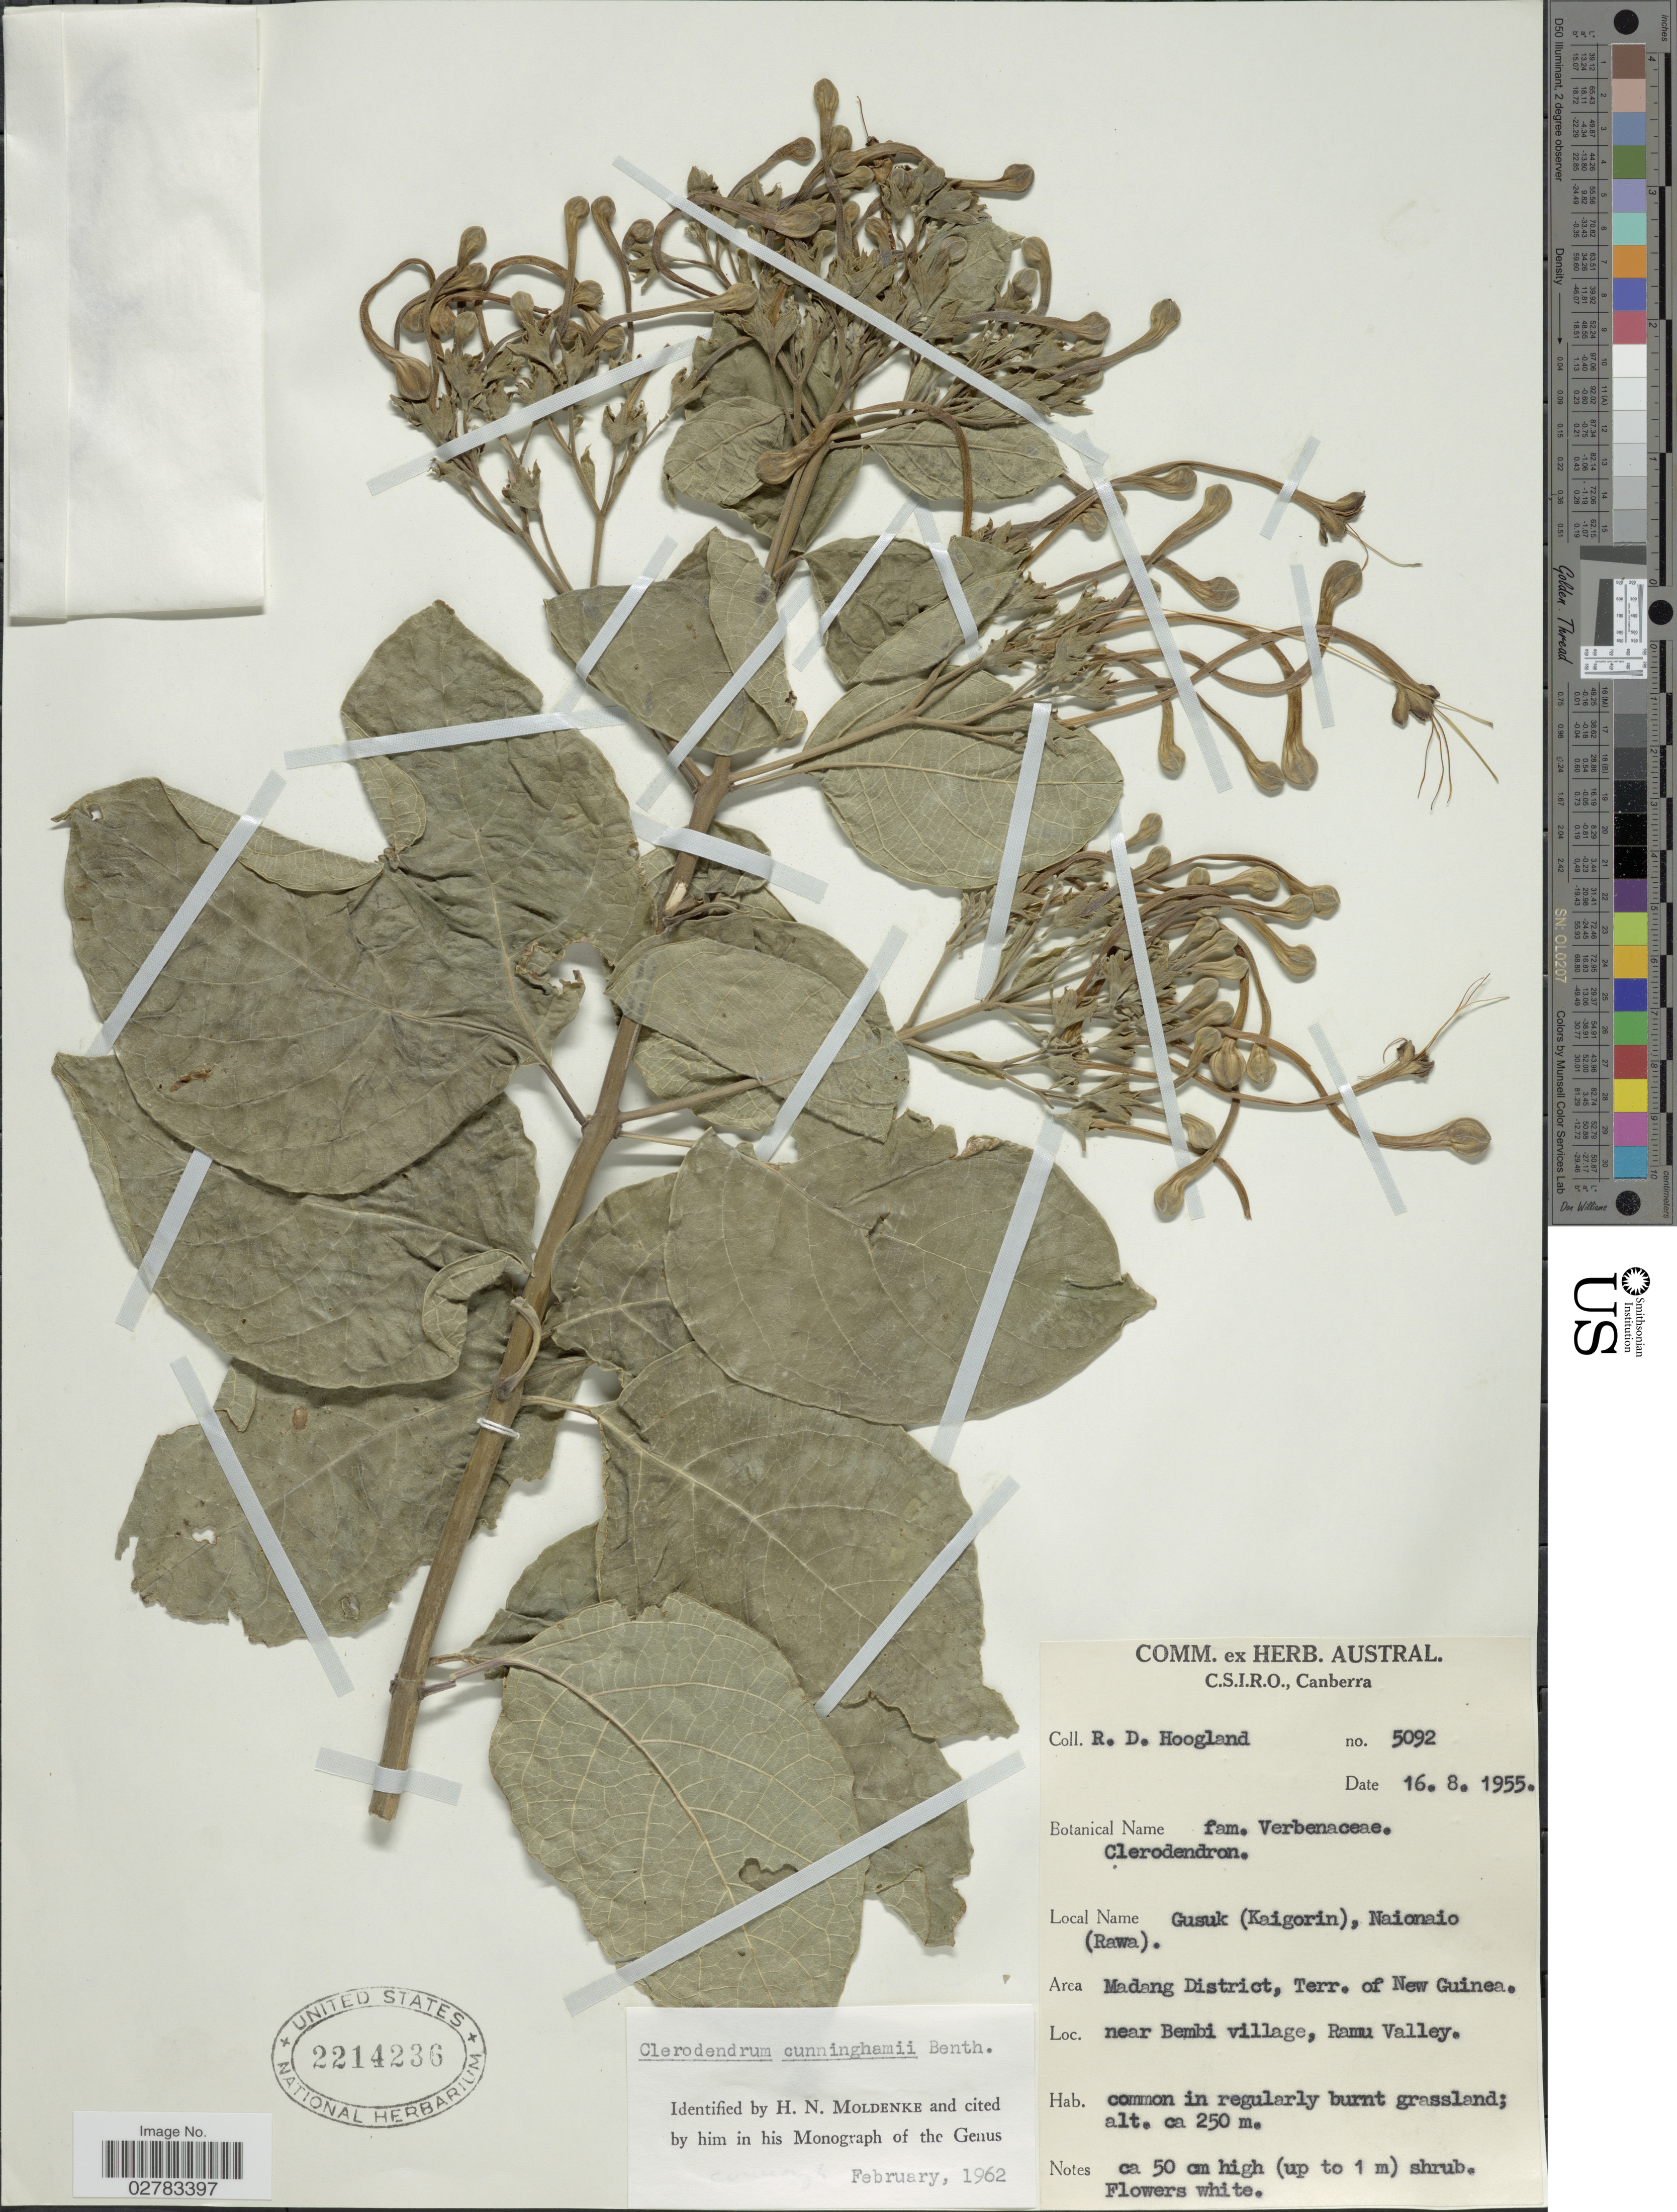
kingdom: Plantae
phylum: Tracheophyta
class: Magnoliopsida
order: Lamiales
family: Lamiaceae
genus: Clerodendrum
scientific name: Clerodendrum cunninghamii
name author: Benth.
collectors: R. D. Hoogland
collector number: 5092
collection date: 1955-08-16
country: Papua New Guinea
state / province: Madang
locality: Madang District, Terr. of New Guinea, near Bembi village, Ramu valley.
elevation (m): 250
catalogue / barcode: US 2214236